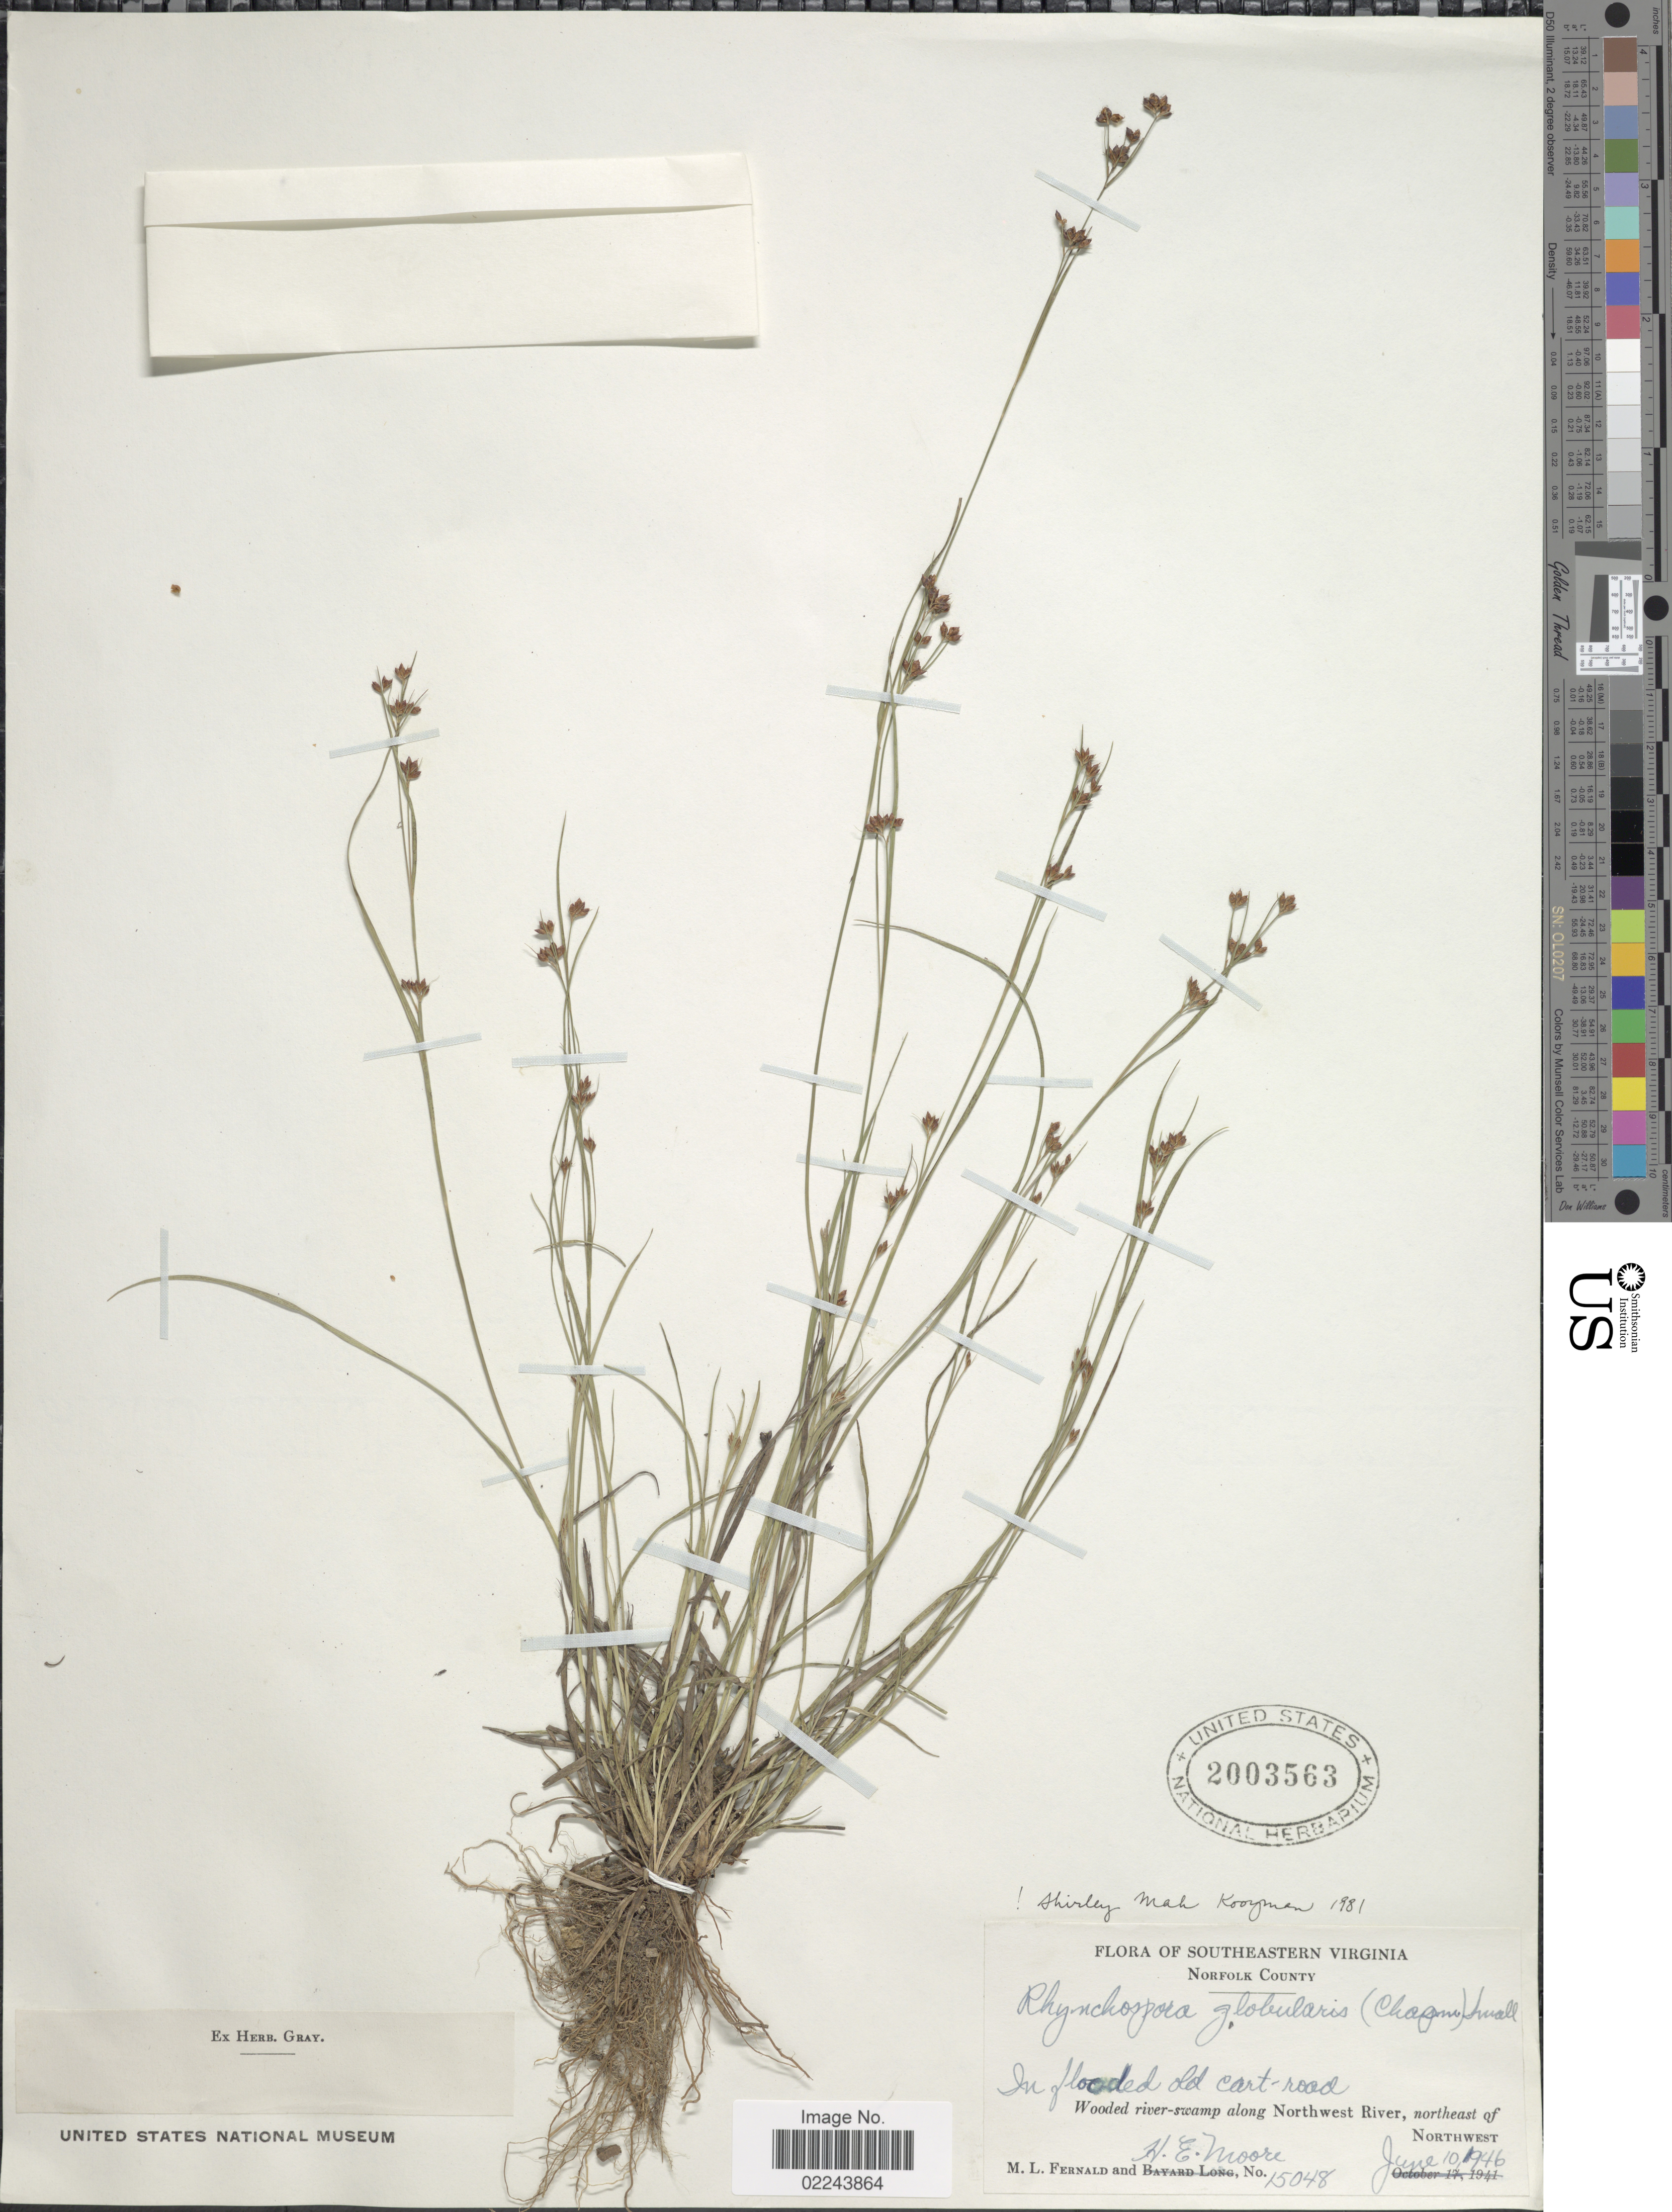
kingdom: Plantae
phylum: Tracheophyta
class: Liliopsida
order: Poales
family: Cyperaceae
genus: Rhynchospora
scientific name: Rhynchospora globularis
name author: (Chapm.) Small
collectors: M. L. Fernald & H. Moore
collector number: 15048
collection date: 1946-06-10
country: United States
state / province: Virginia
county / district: City of Norfolk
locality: Southeastern Virginia, Norfolk County, along Northwest River, northeast of Northwest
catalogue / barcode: US 2003563